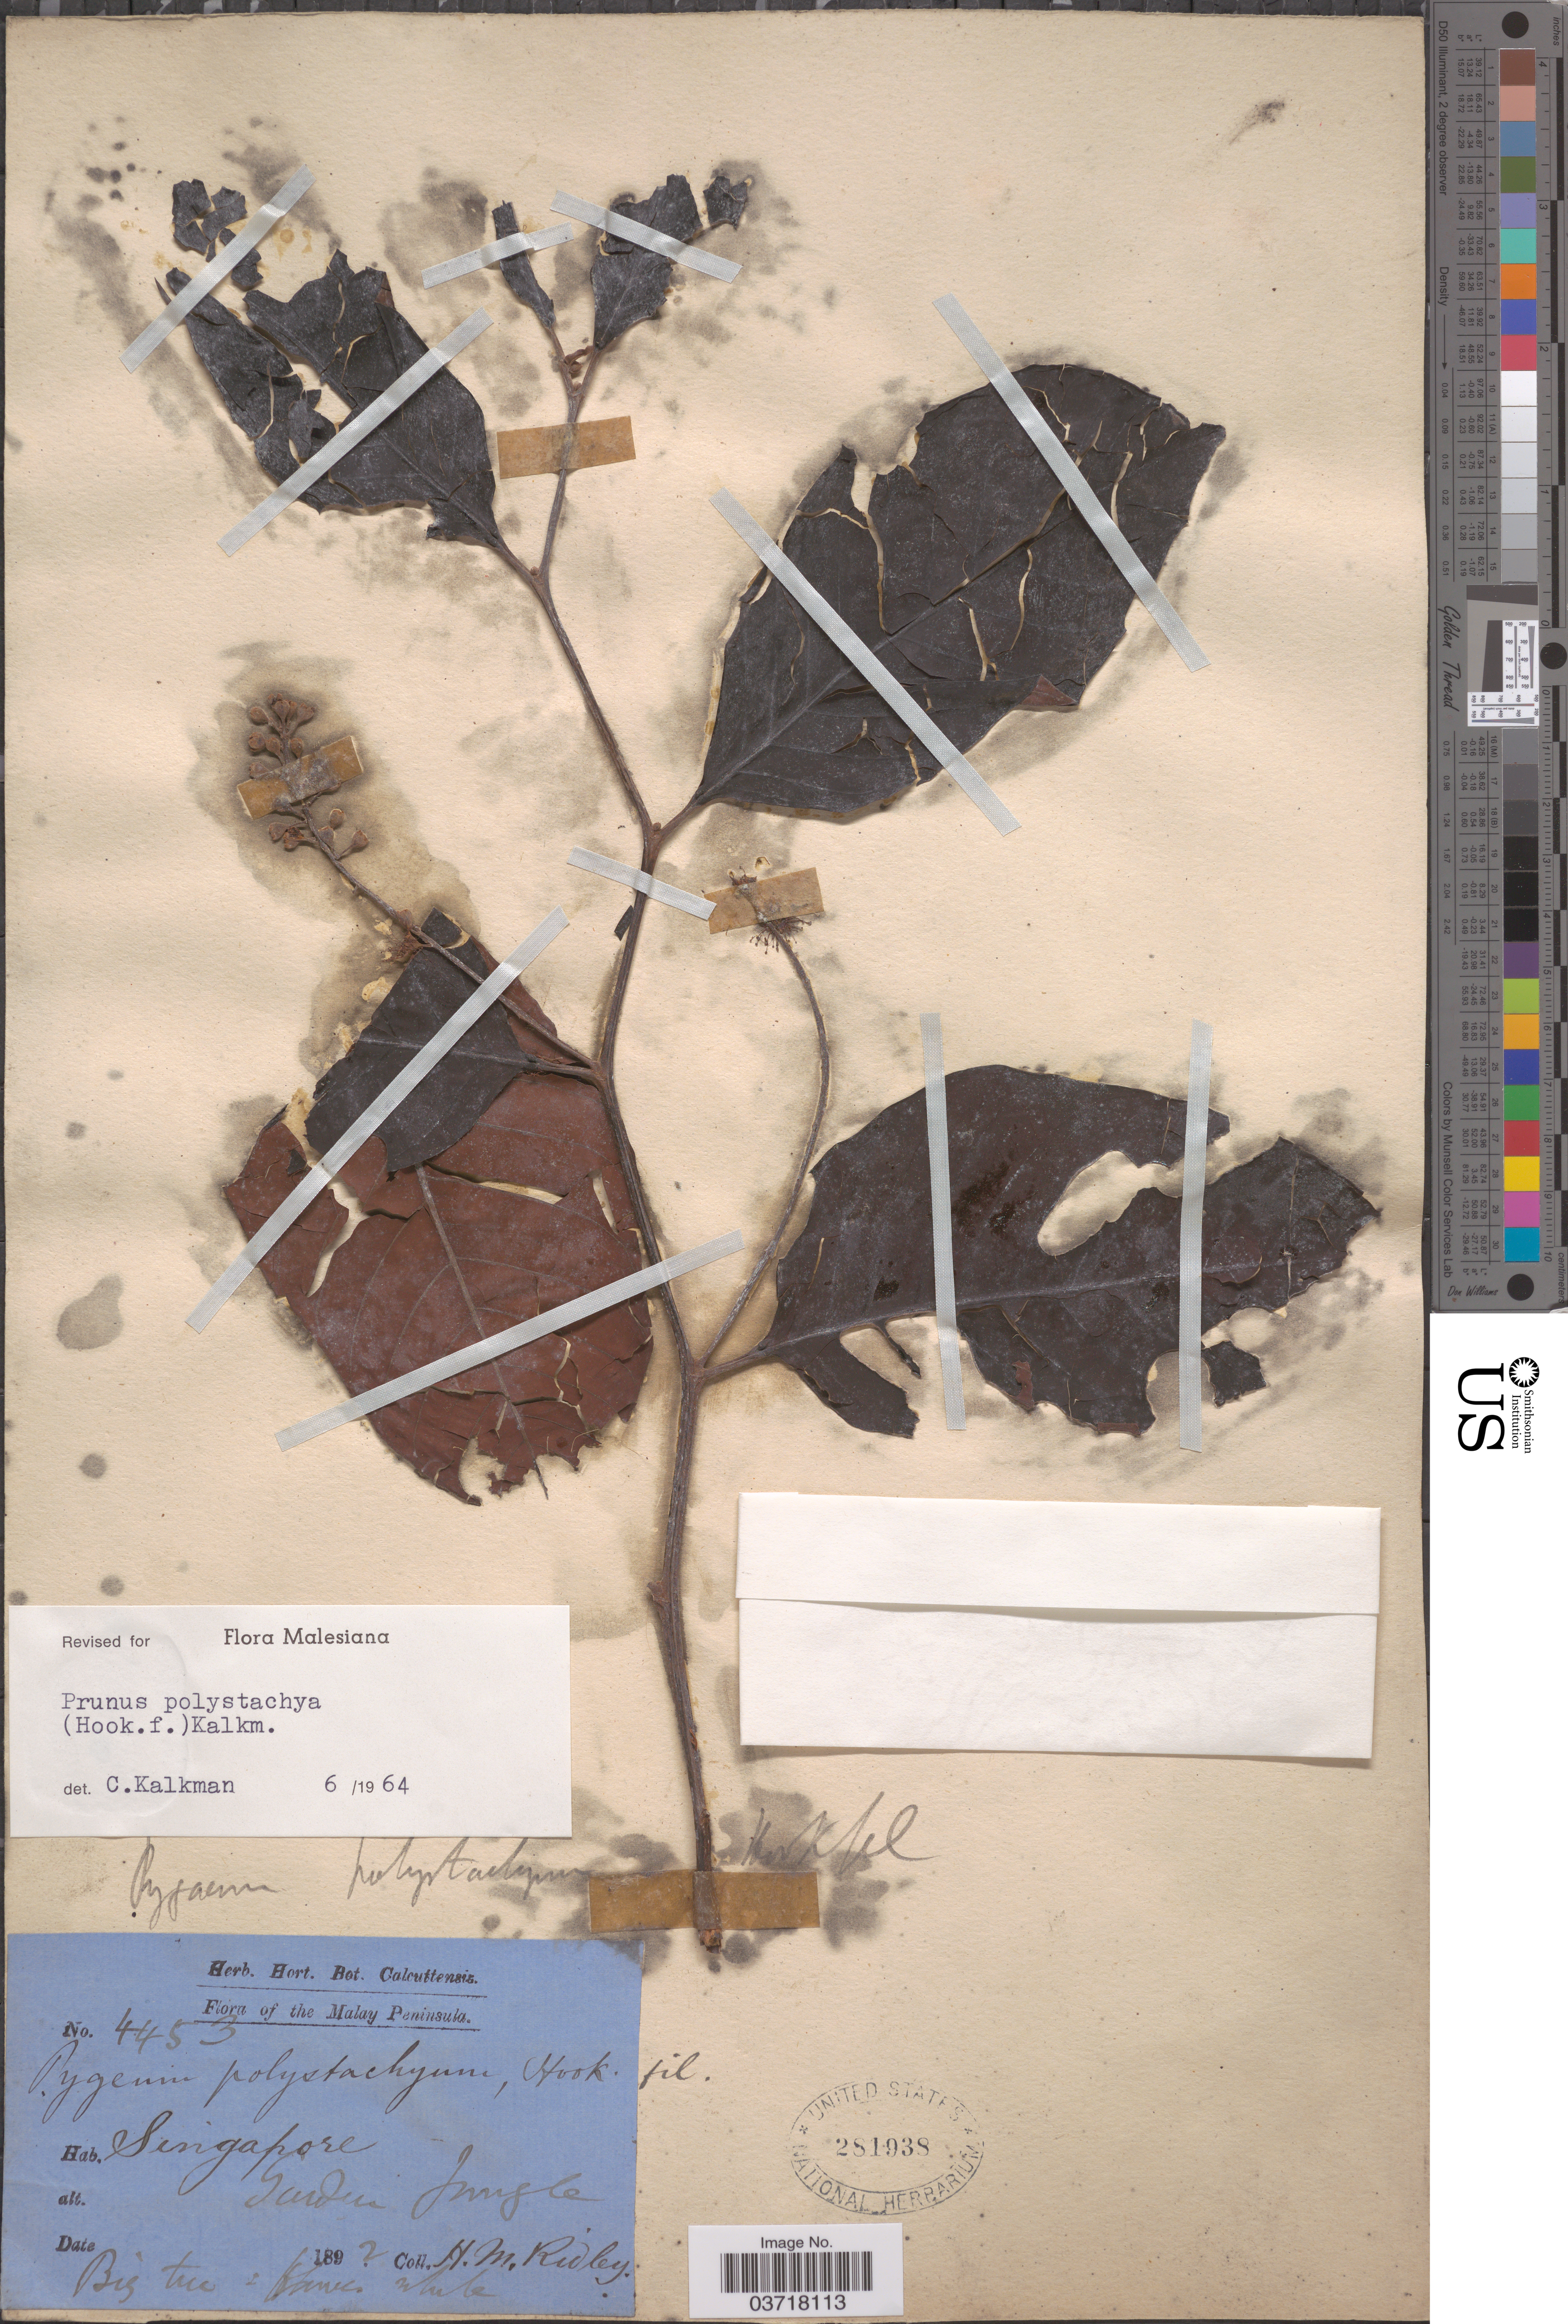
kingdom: Plantae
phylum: Tracheophyta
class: Magnoliopsida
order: Rosales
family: Rosaceae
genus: Prunus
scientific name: Prunus polystachya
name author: (Hook. f.) Kalkman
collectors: H. Ridley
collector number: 4453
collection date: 1892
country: Singapore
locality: The Malay Peninsula. Garden Jungle.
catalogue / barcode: US 281938